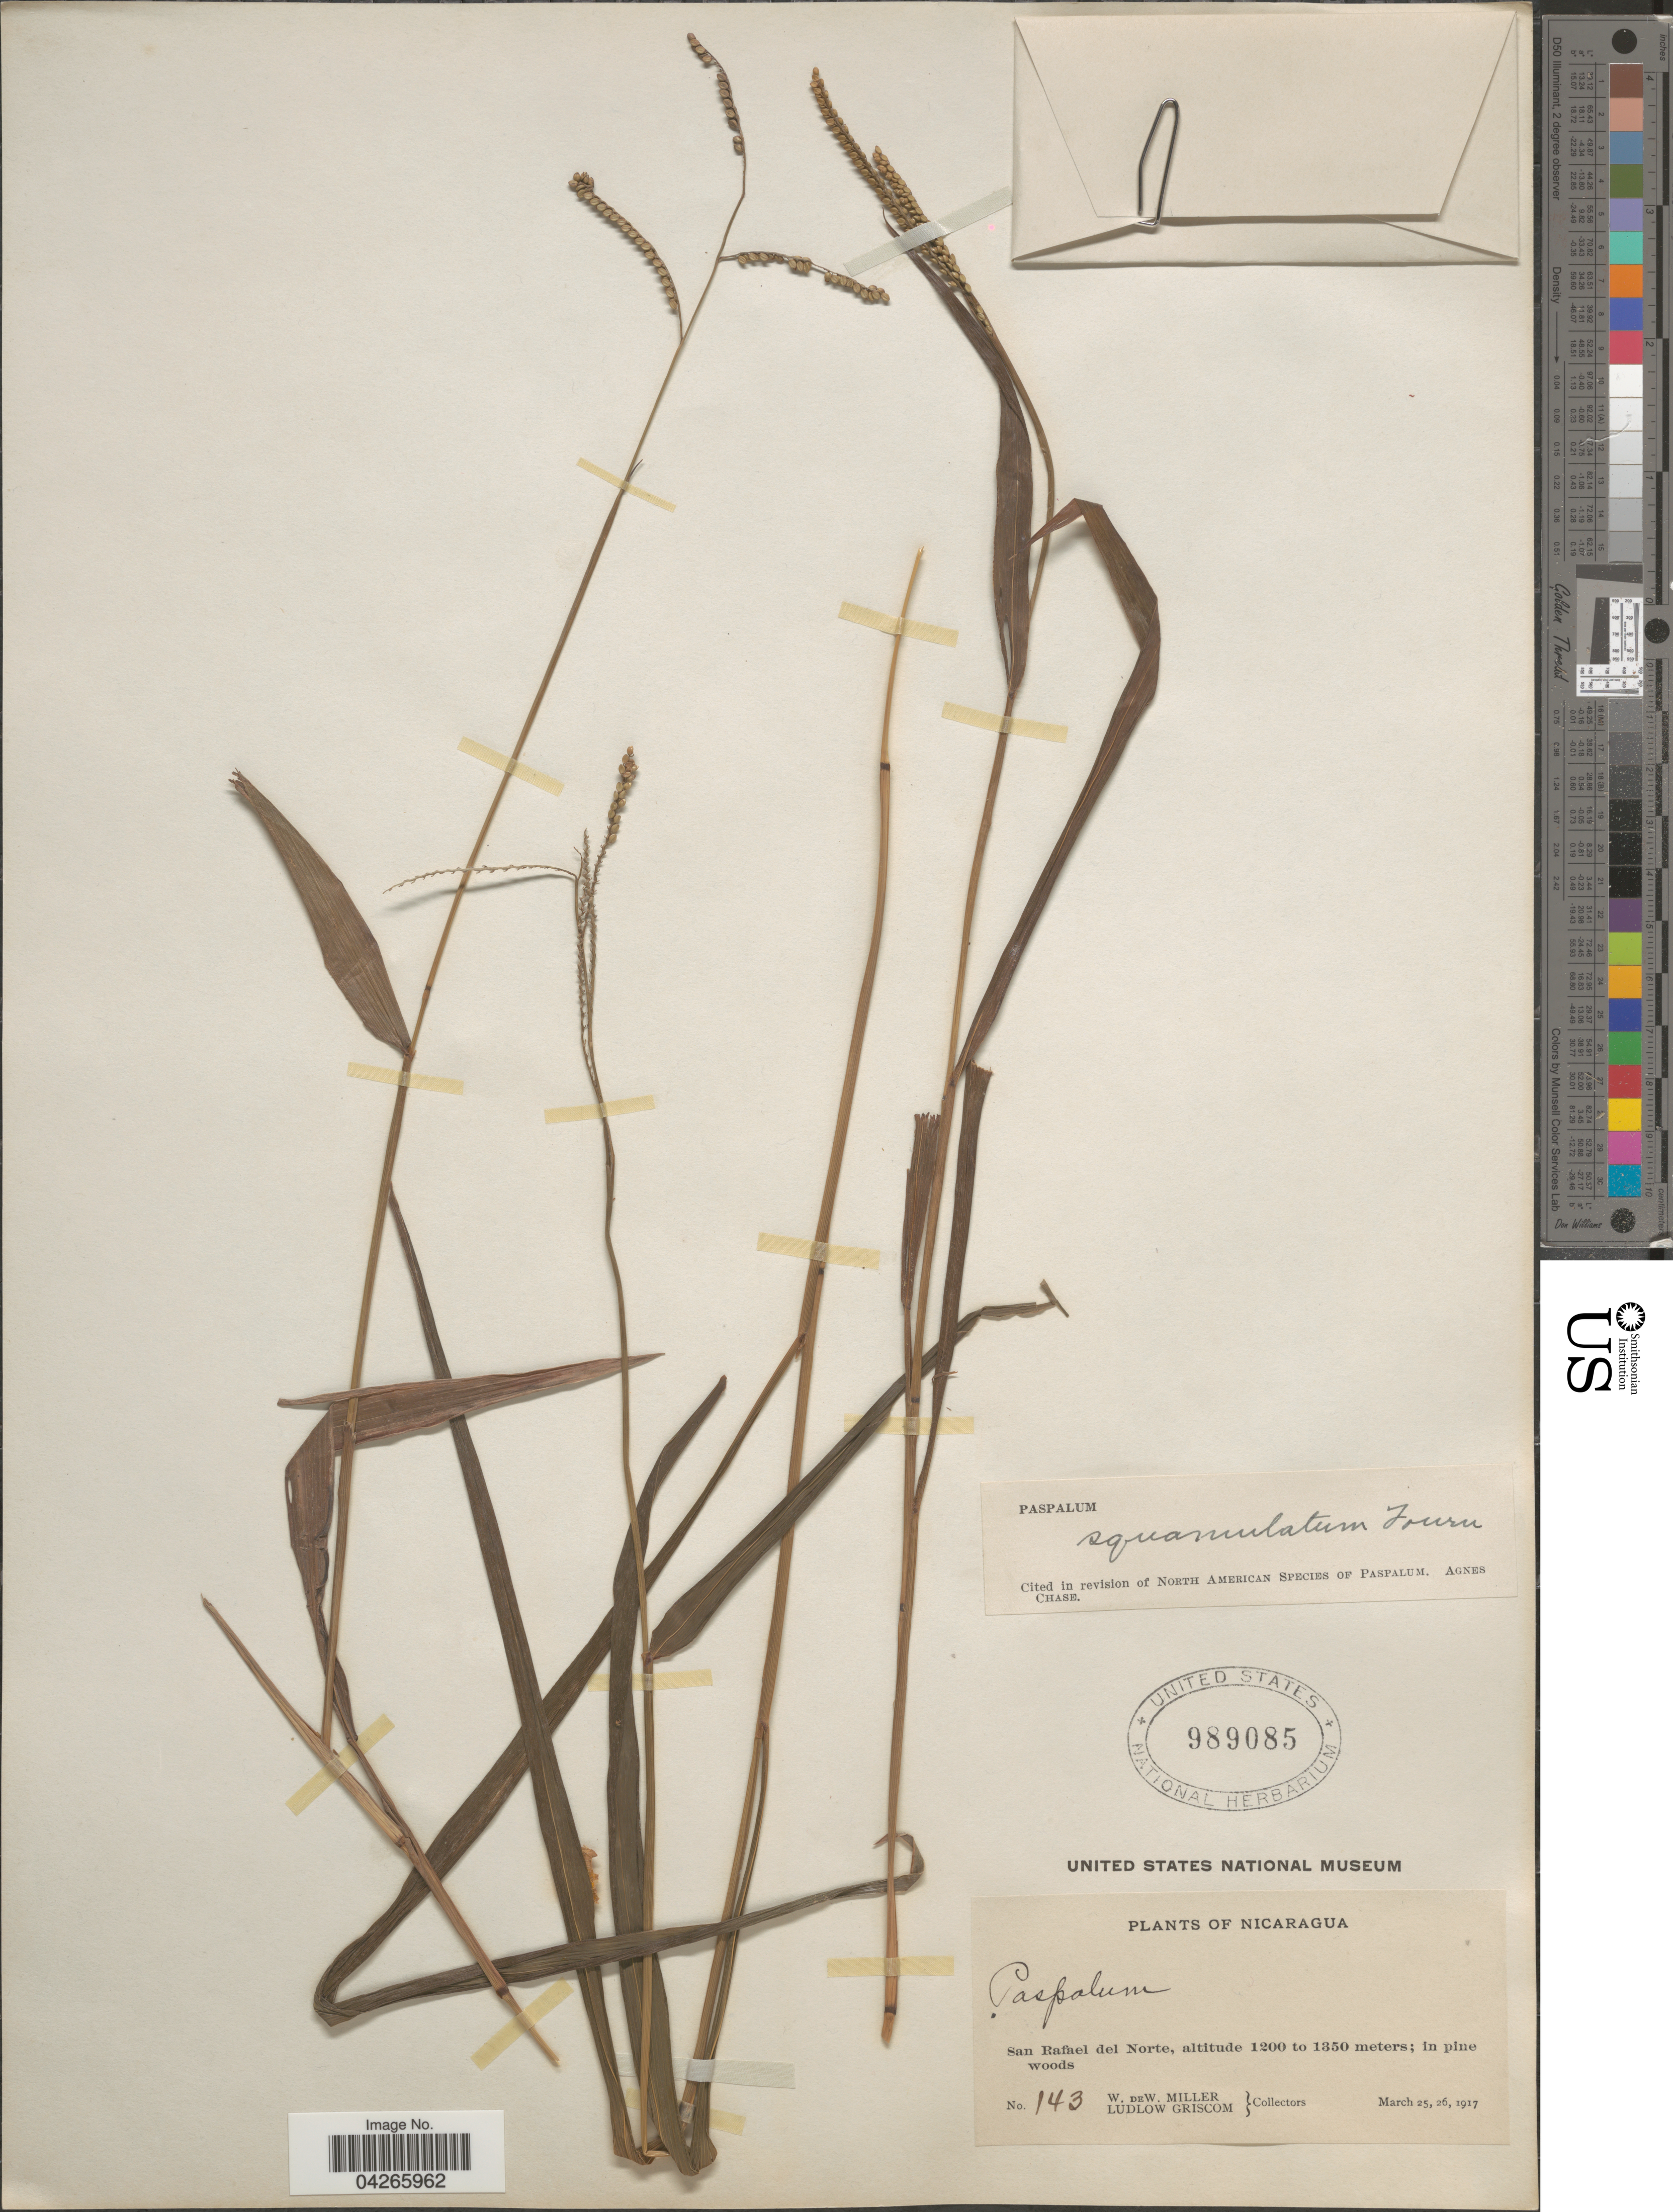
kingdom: Plantae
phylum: Tracheophyta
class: Liliopsida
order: Poales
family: Poaceae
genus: Paspalum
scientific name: Paspalum squamulatum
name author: E. Fourn.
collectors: W. Miller & L. Griscom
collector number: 143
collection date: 1917-03-25/1917-03-26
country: Nicaragua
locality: San Rafael del Norte.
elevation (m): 1200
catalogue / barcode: US 989085